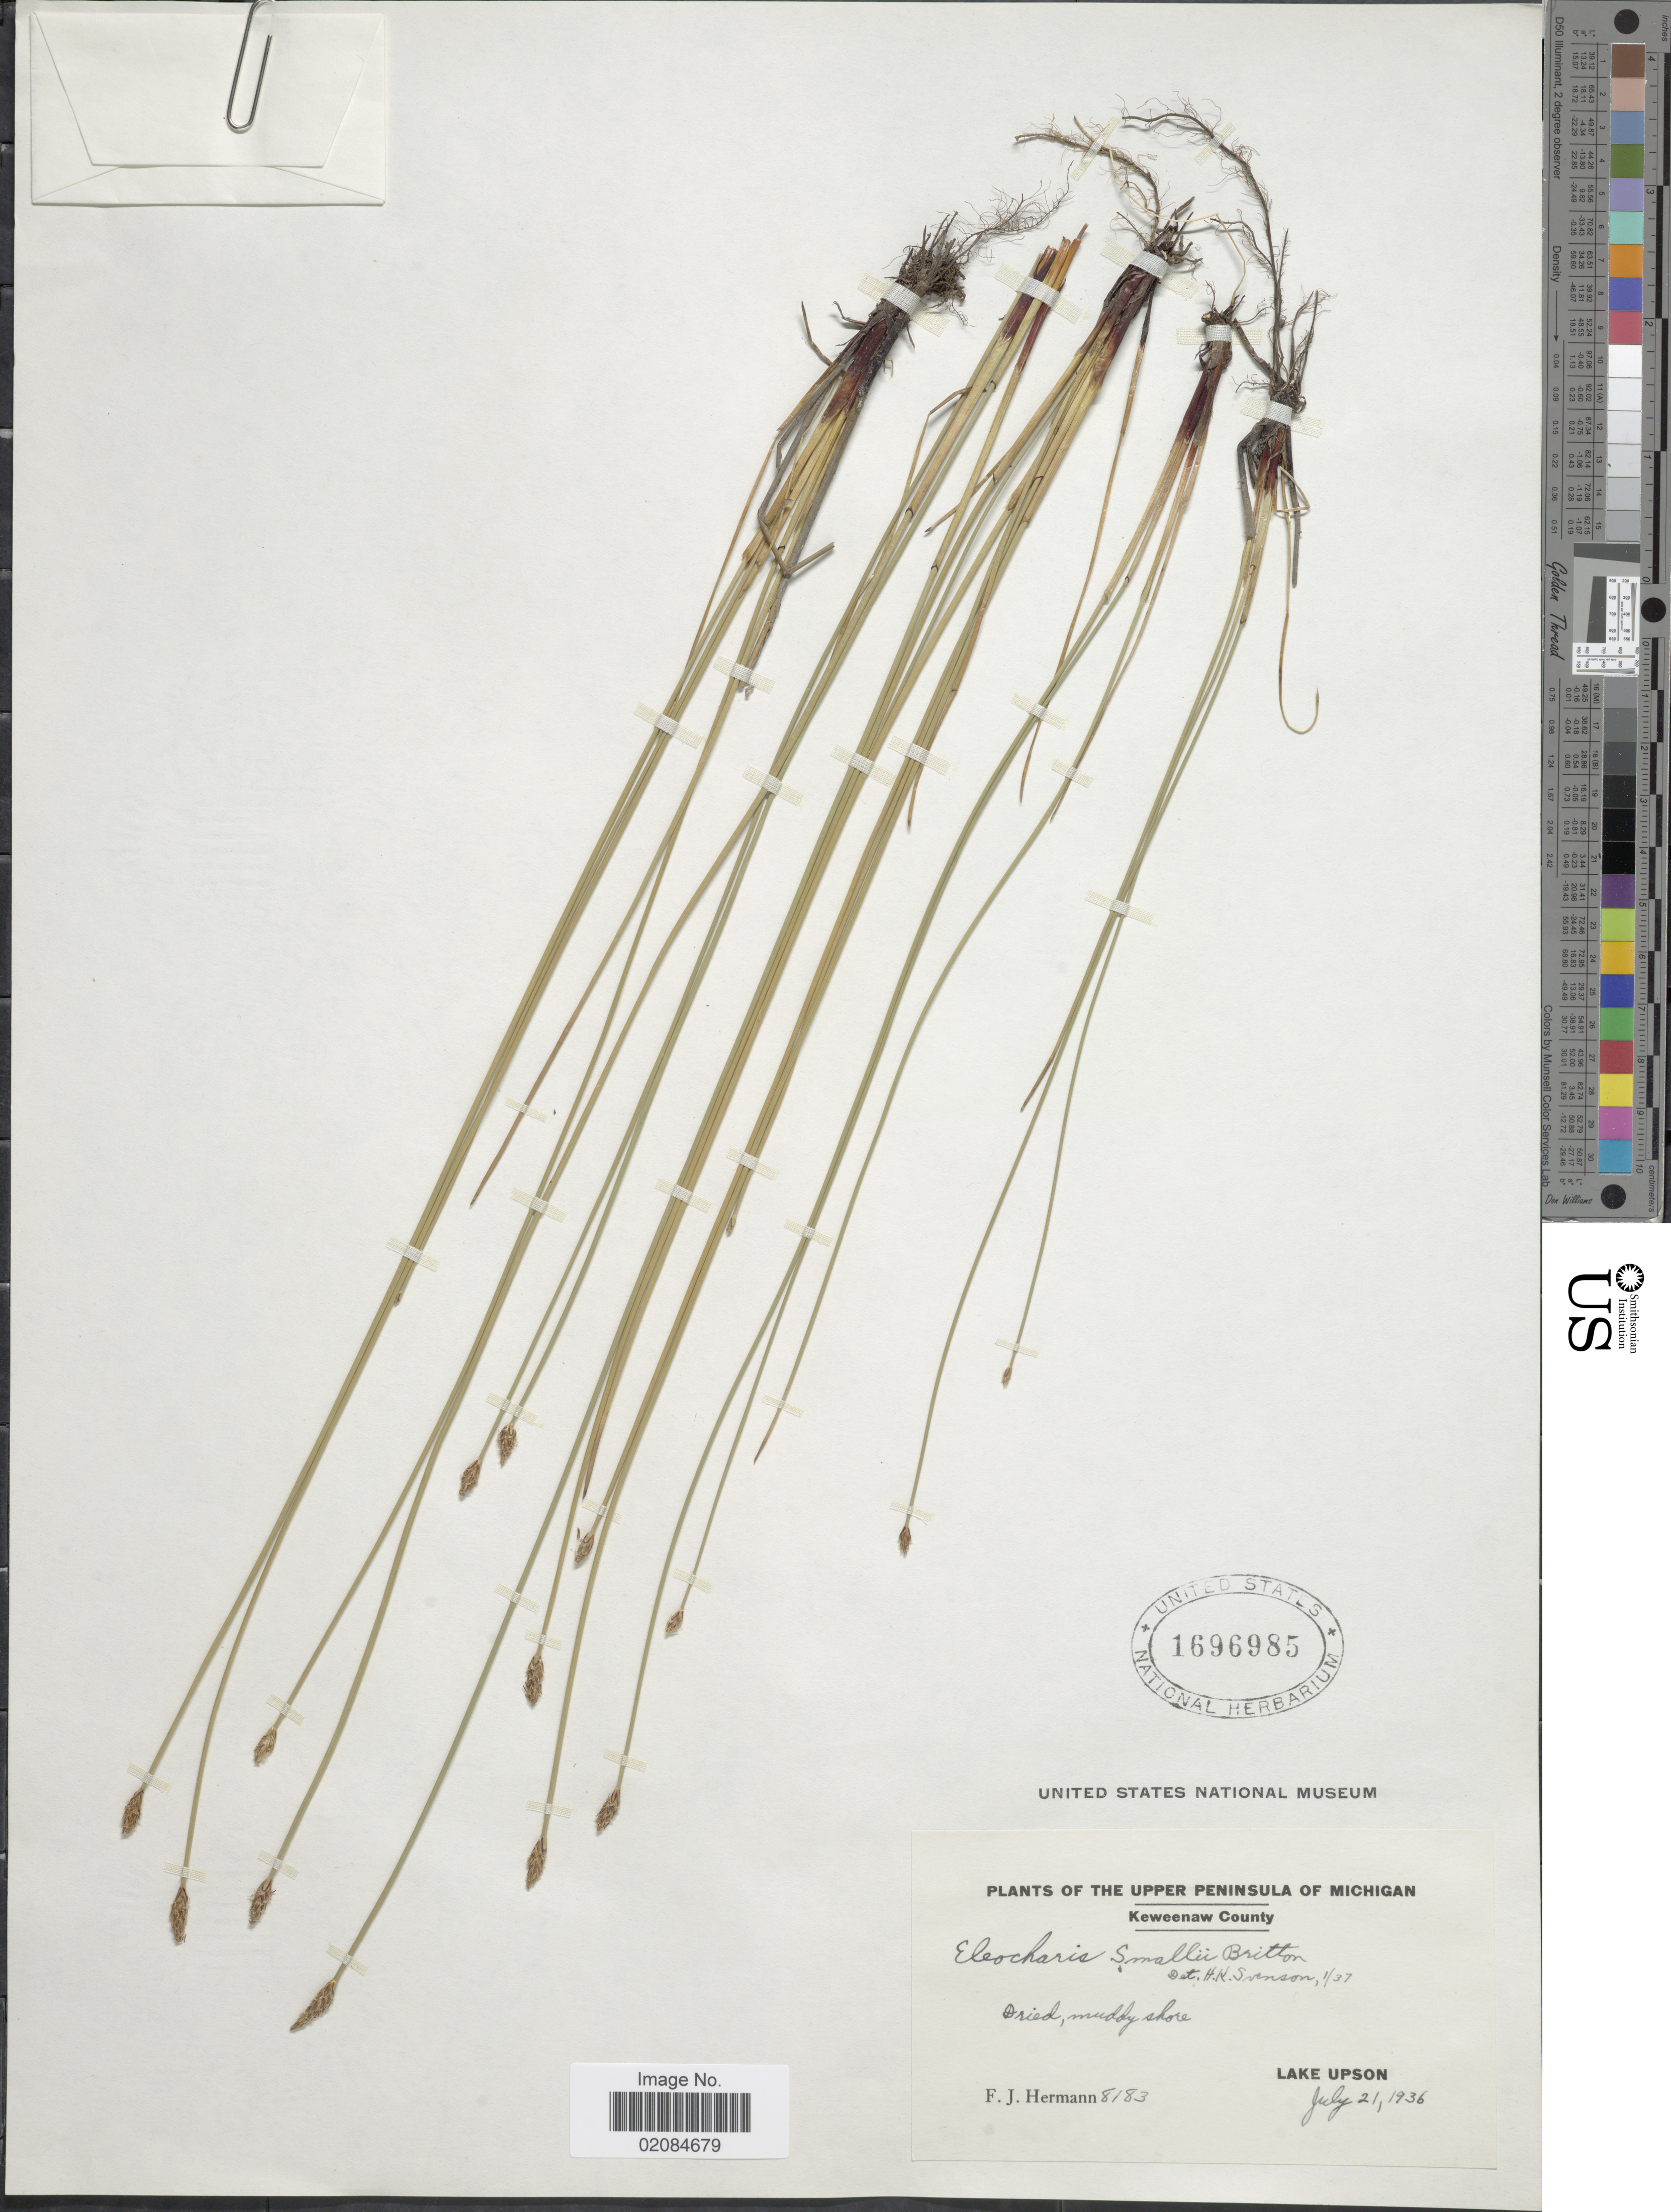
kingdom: Plantae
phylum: Tracheophyta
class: Liliopsida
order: Poales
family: Cyperaceae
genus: Eleocharis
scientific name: Eleocharis palustris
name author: (L.) Roem. & Schult.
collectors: F. J. Hermann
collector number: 8183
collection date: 1936-07-21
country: United States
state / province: Michigan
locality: Upper Peninsula of Michigan. Keweenaw County. Lake Upson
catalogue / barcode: US 1696985